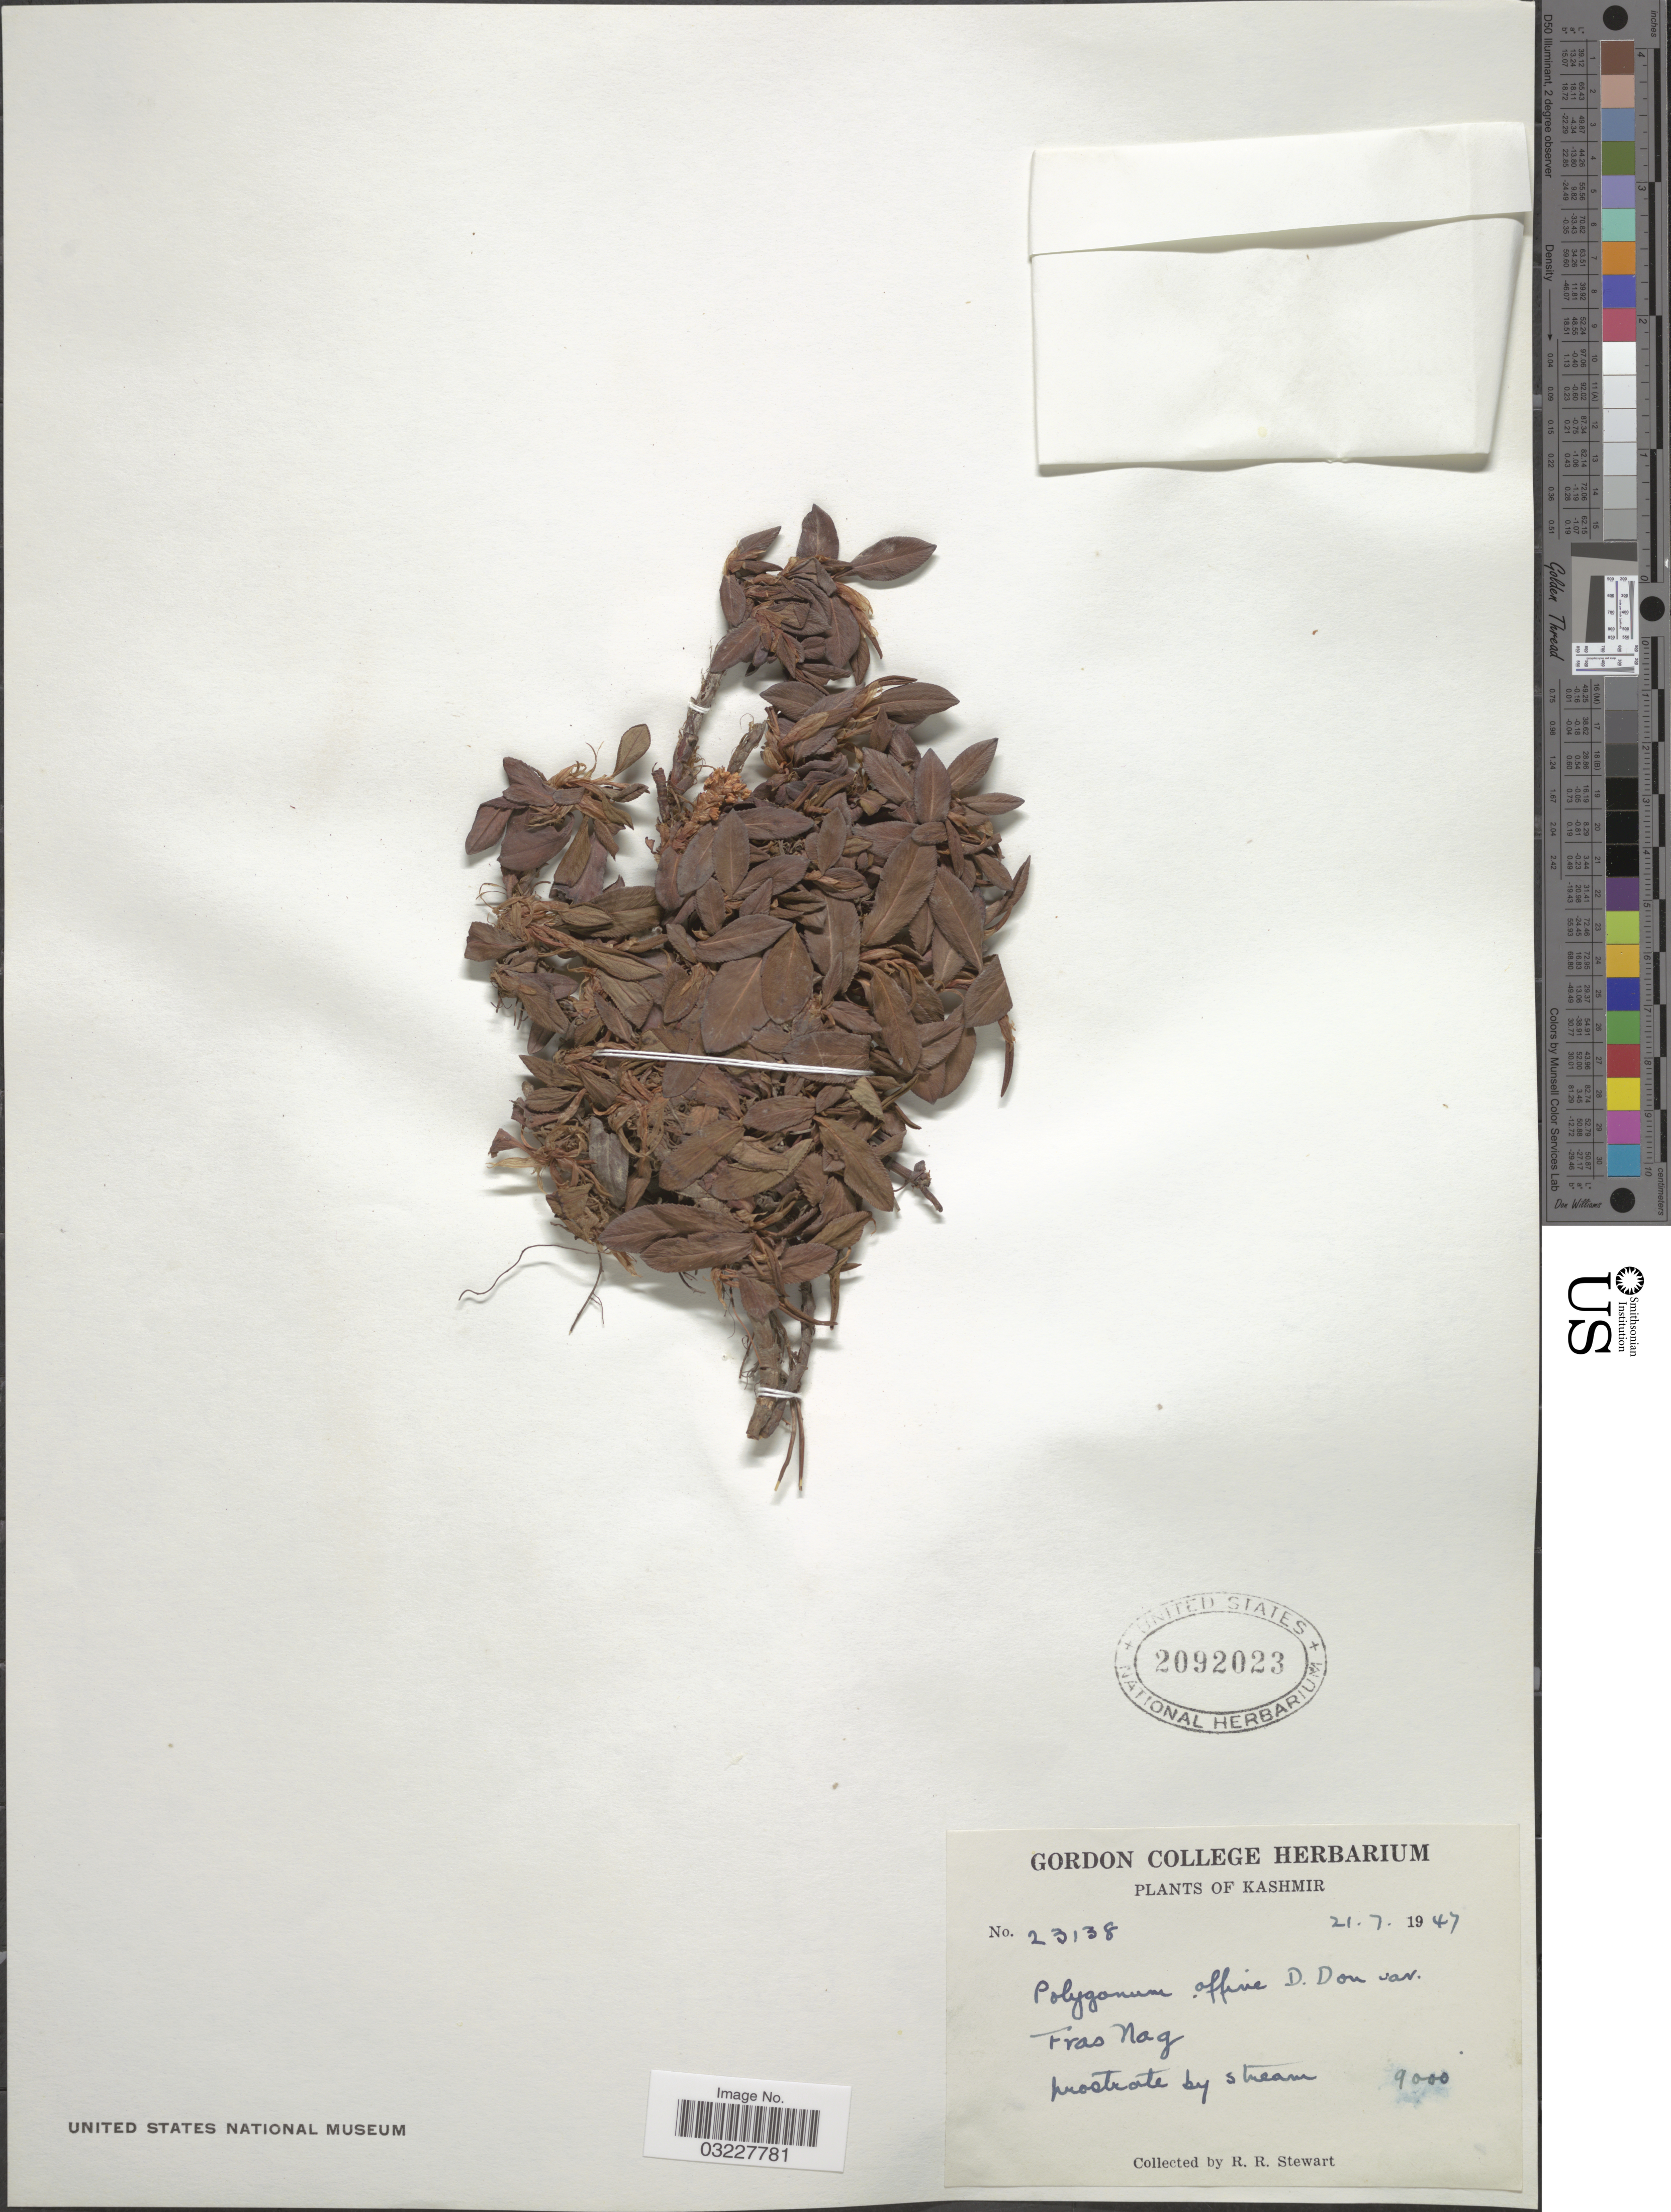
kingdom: Plantae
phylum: Tracheophyta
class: Magnoliopsida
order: Caryophyllales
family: Polygonaceae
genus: Polygonum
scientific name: Polygonum affine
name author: D. Don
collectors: R. Stewart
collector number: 23138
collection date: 1947-07-21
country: India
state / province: Jammu and Kashmir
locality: Kashmir. Fras Nag.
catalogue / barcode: US 2092023